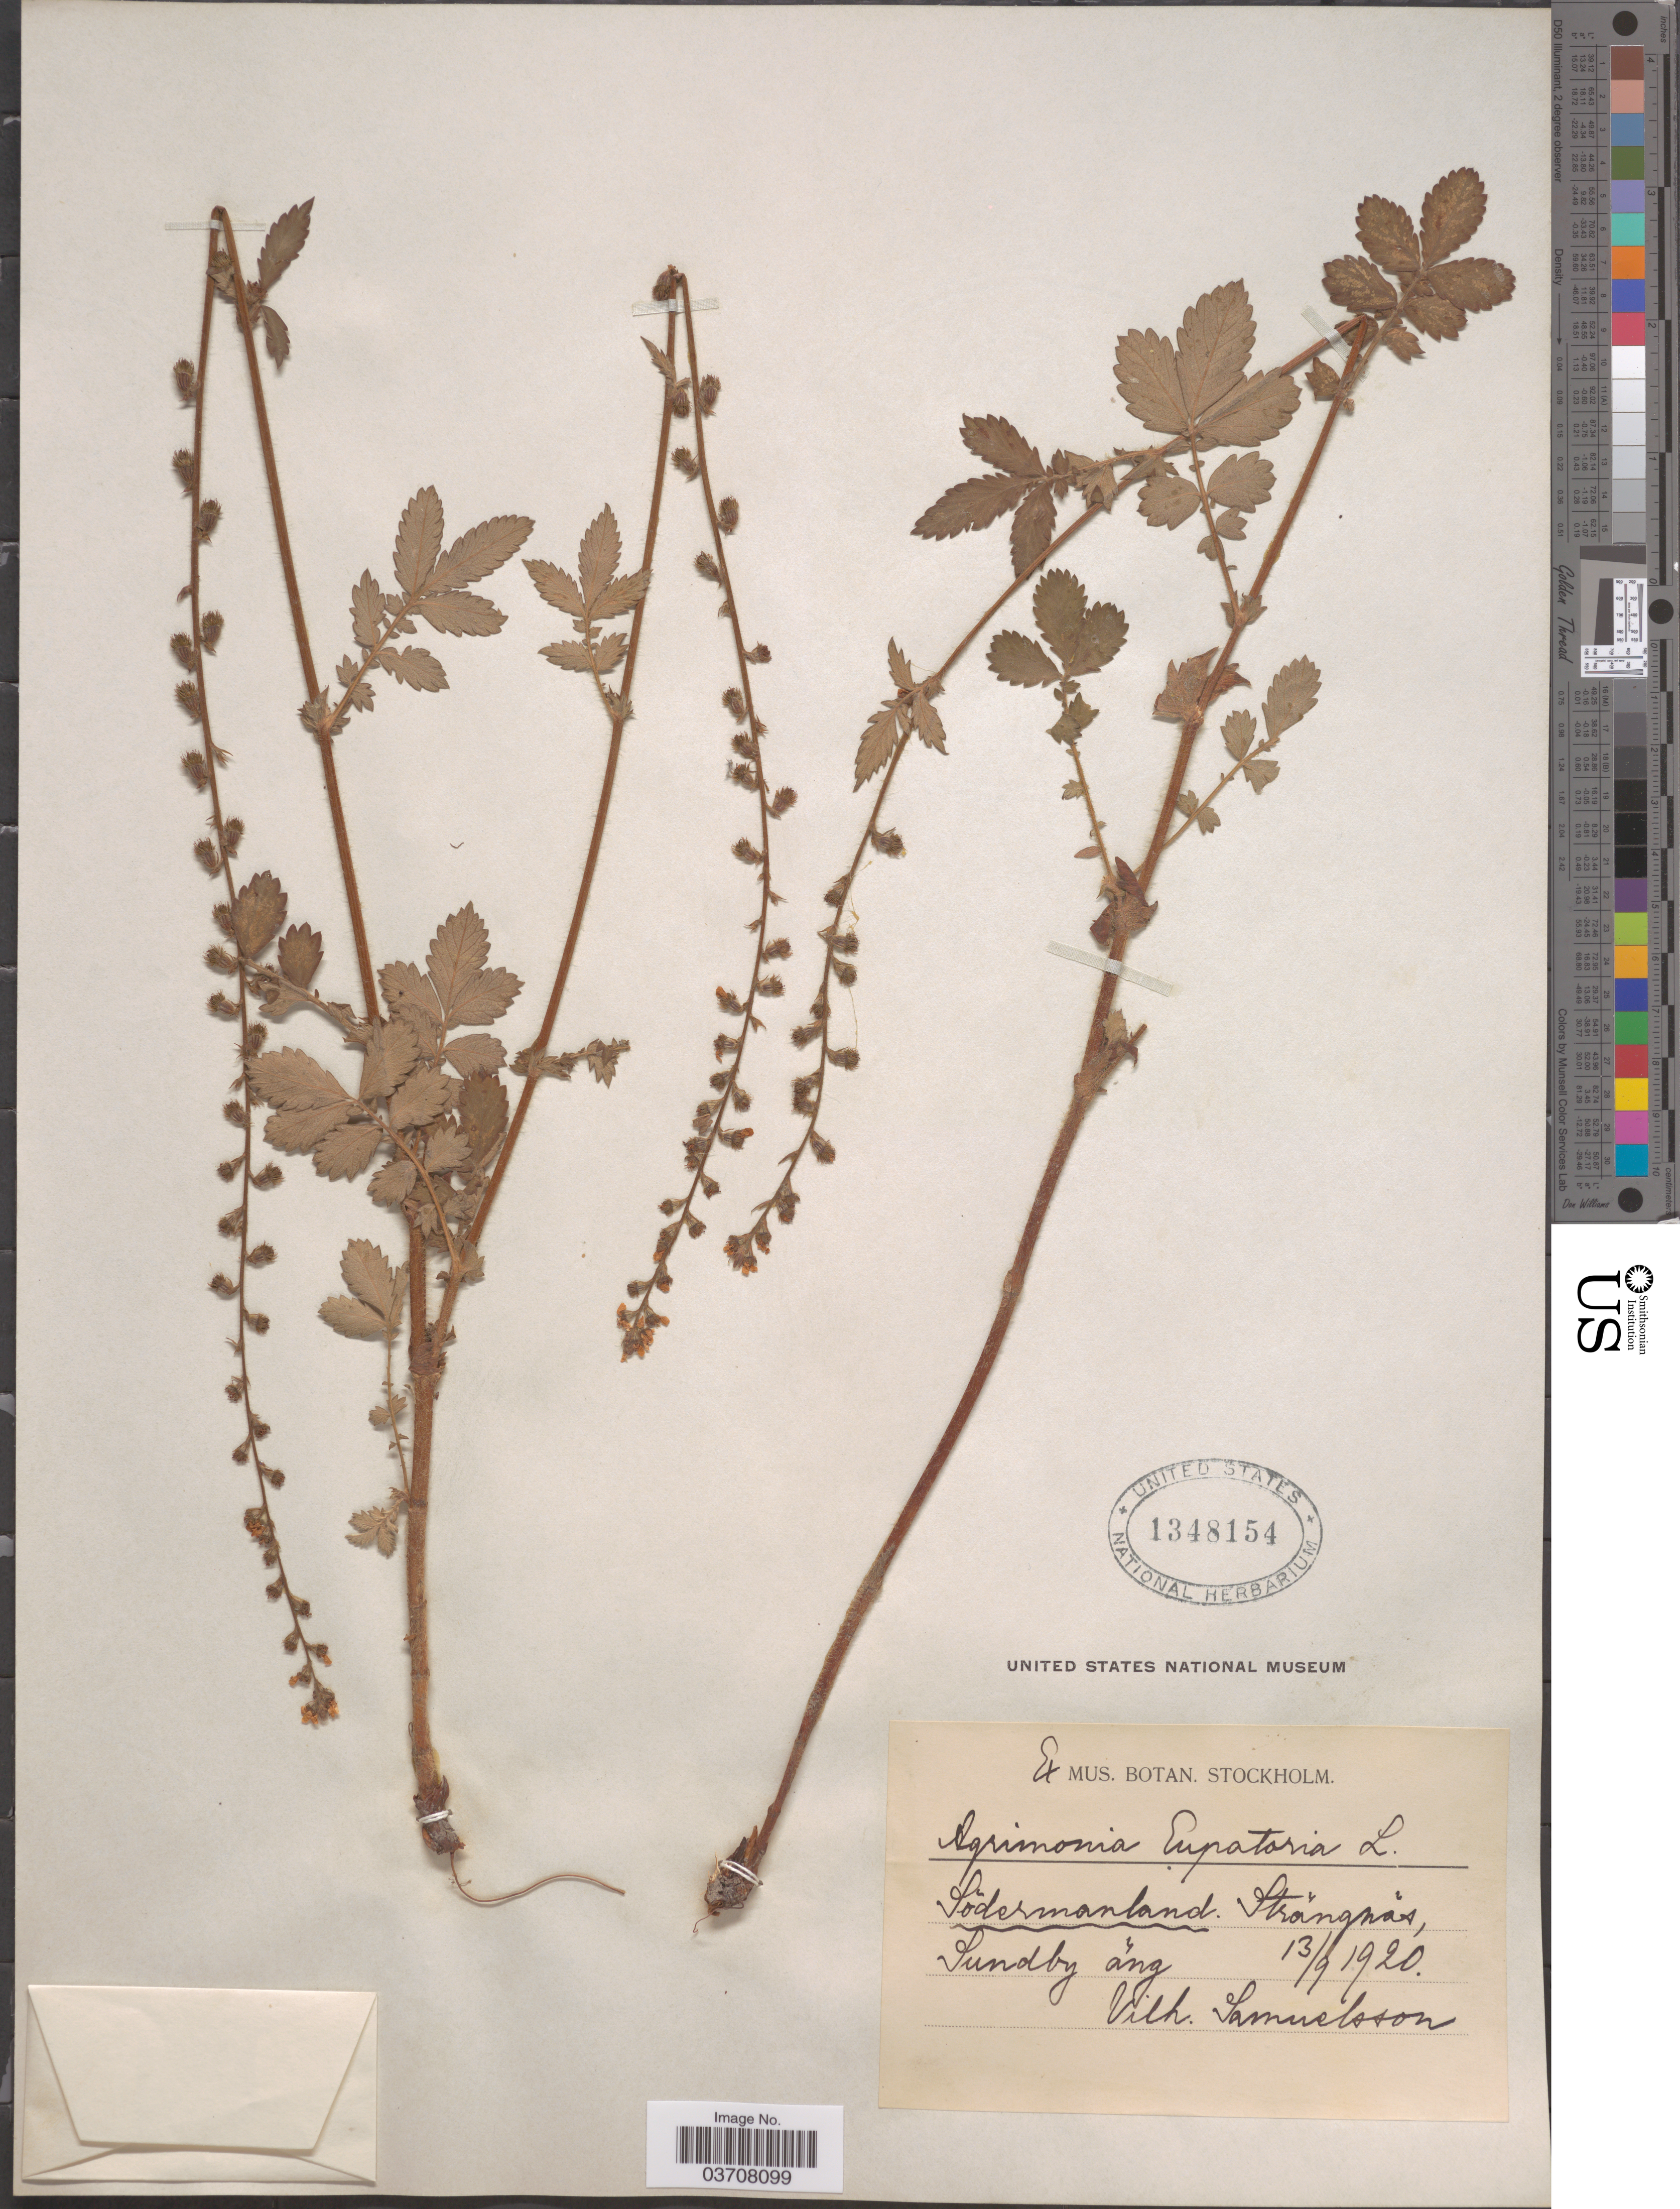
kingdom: Plantae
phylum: Tracheophyta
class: Magnoliopsida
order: Rosales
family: Rosaceae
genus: Agrimonia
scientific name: Agrimonia eupatoria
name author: L.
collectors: V. Samuelsson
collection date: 1920-09-13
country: Sweden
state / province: Sodermanland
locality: Sundby ang.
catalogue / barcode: US 1348154